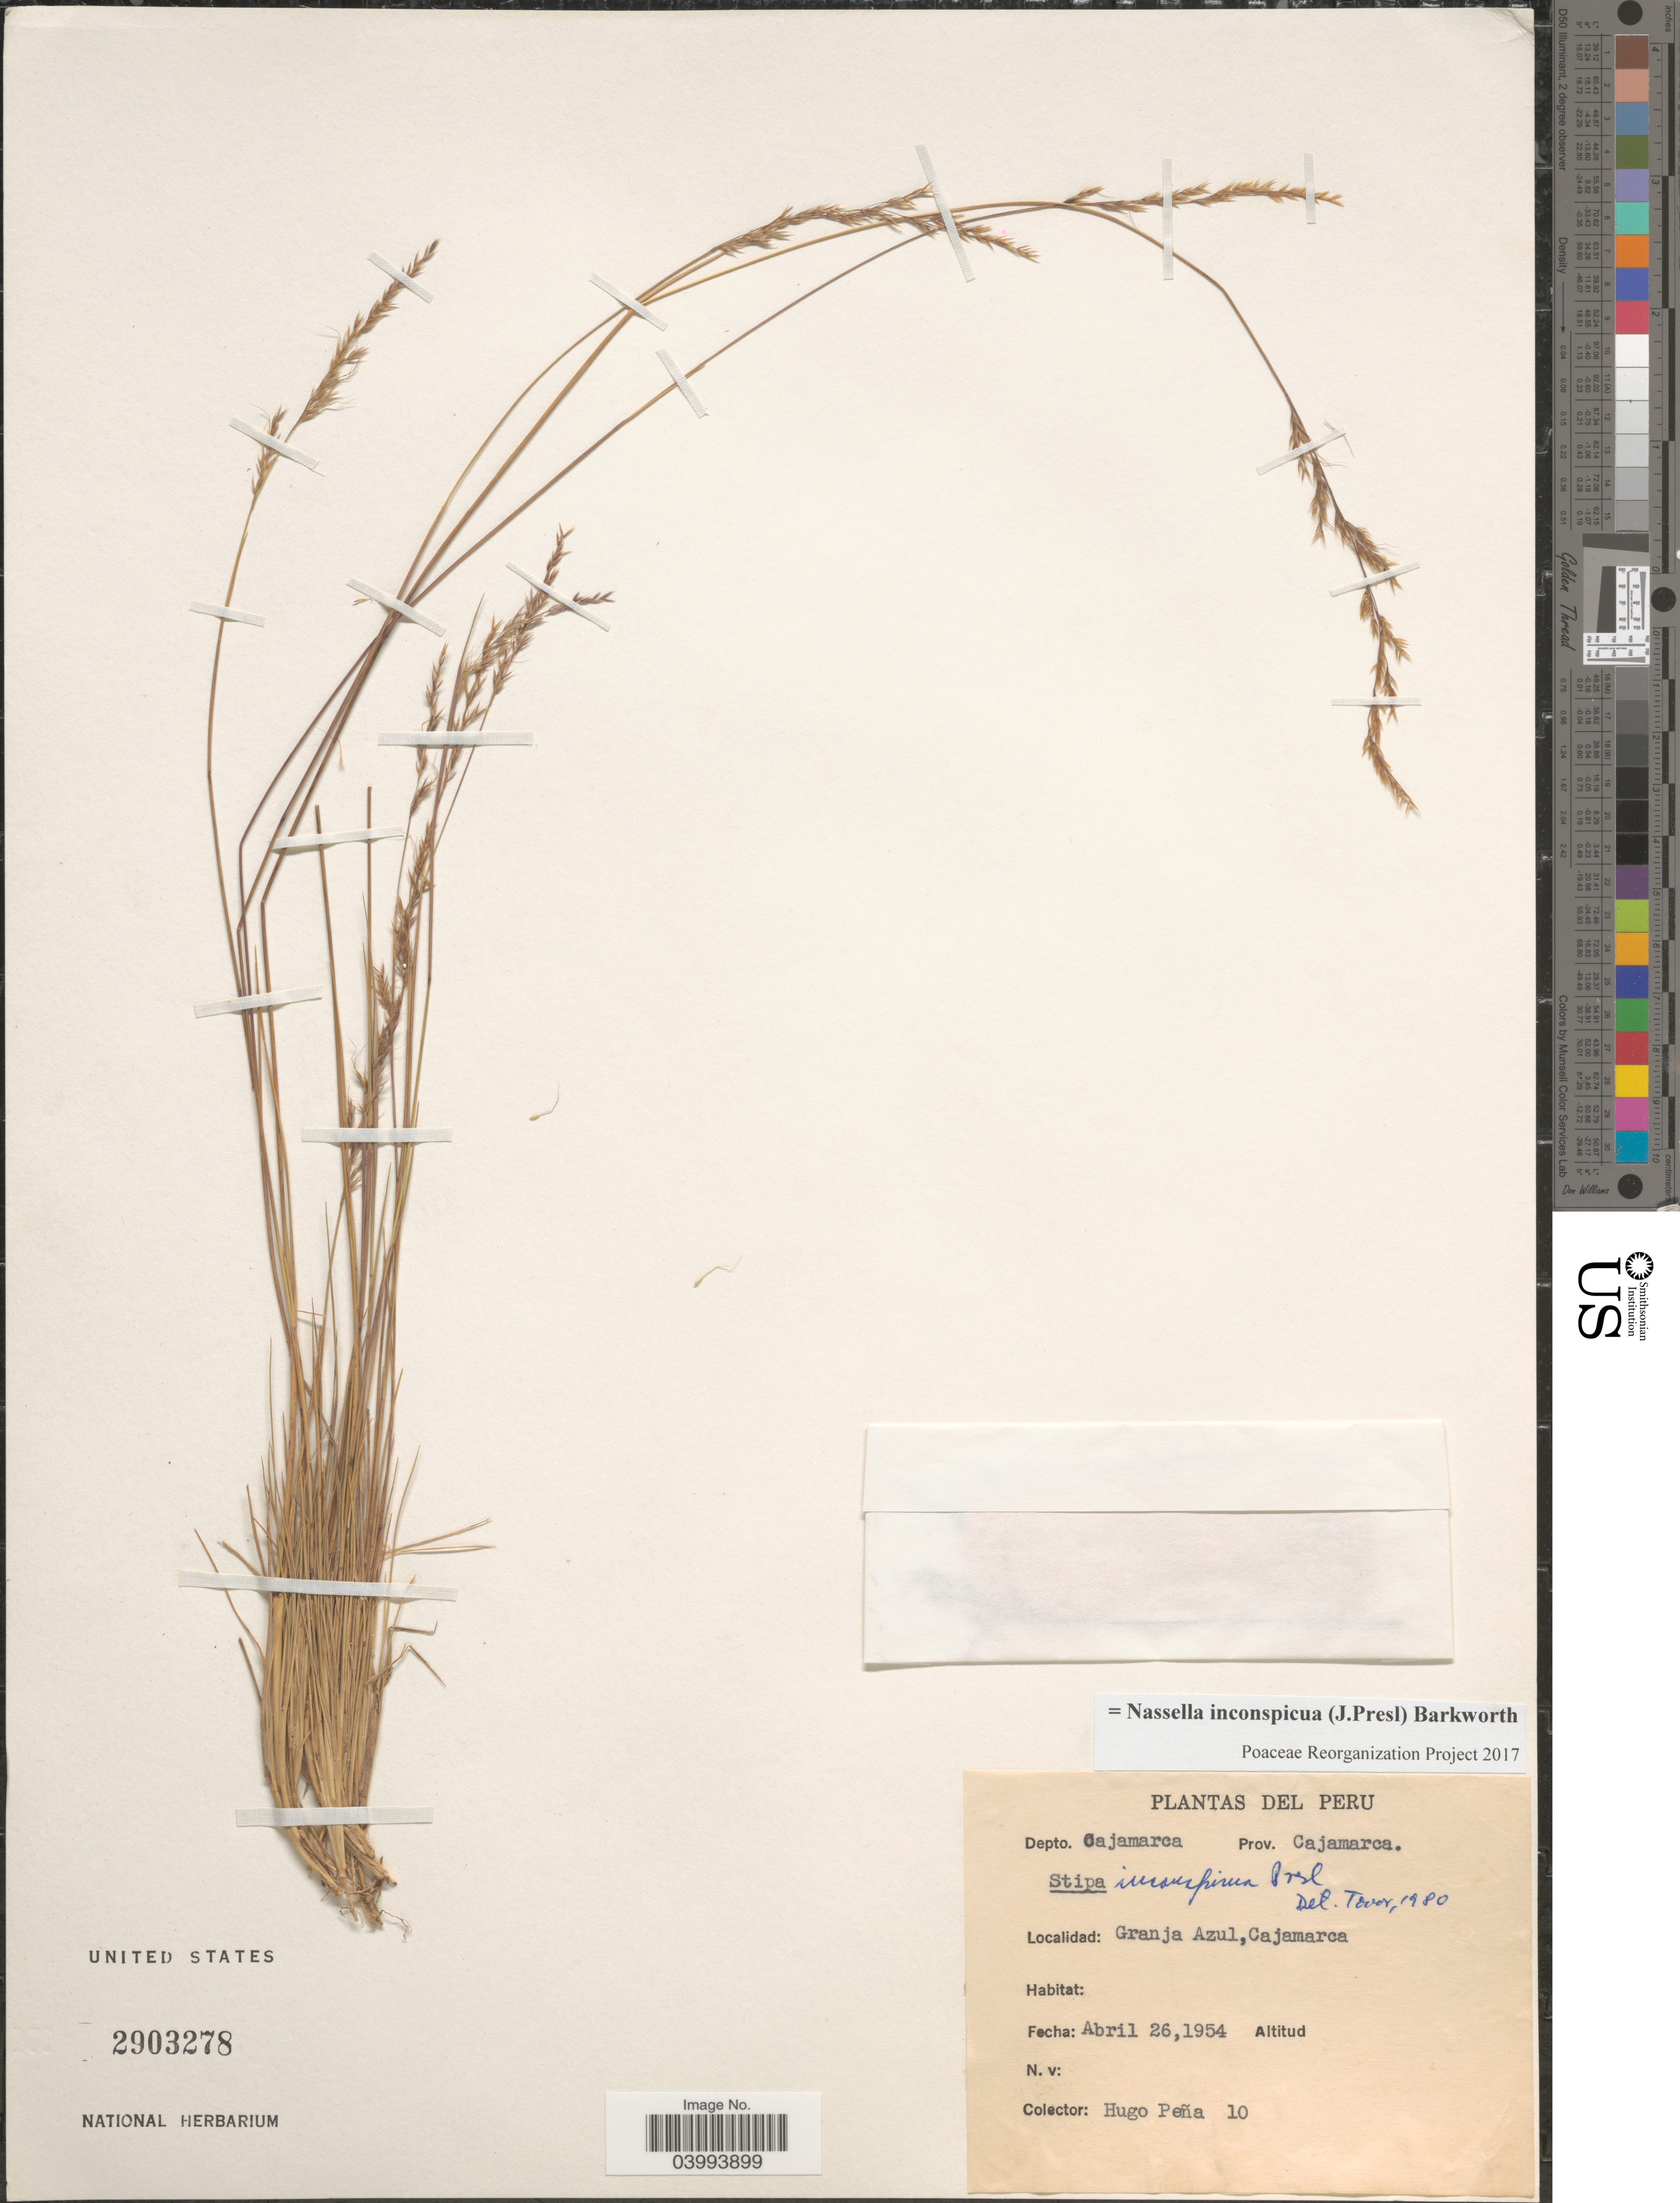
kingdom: Plantae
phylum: Tracheophyta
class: Liliopsida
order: Poales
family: Poaceae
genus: Nassella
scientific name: Nassella inconspicua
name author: (J. Presl) Barkworth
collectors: H. Peña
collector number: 10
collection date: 1954-04-26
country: Peru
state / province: Cajamarca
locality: Depto. Cajamarca. Granja Azul,Cajamarca.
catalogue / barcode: US 2903278